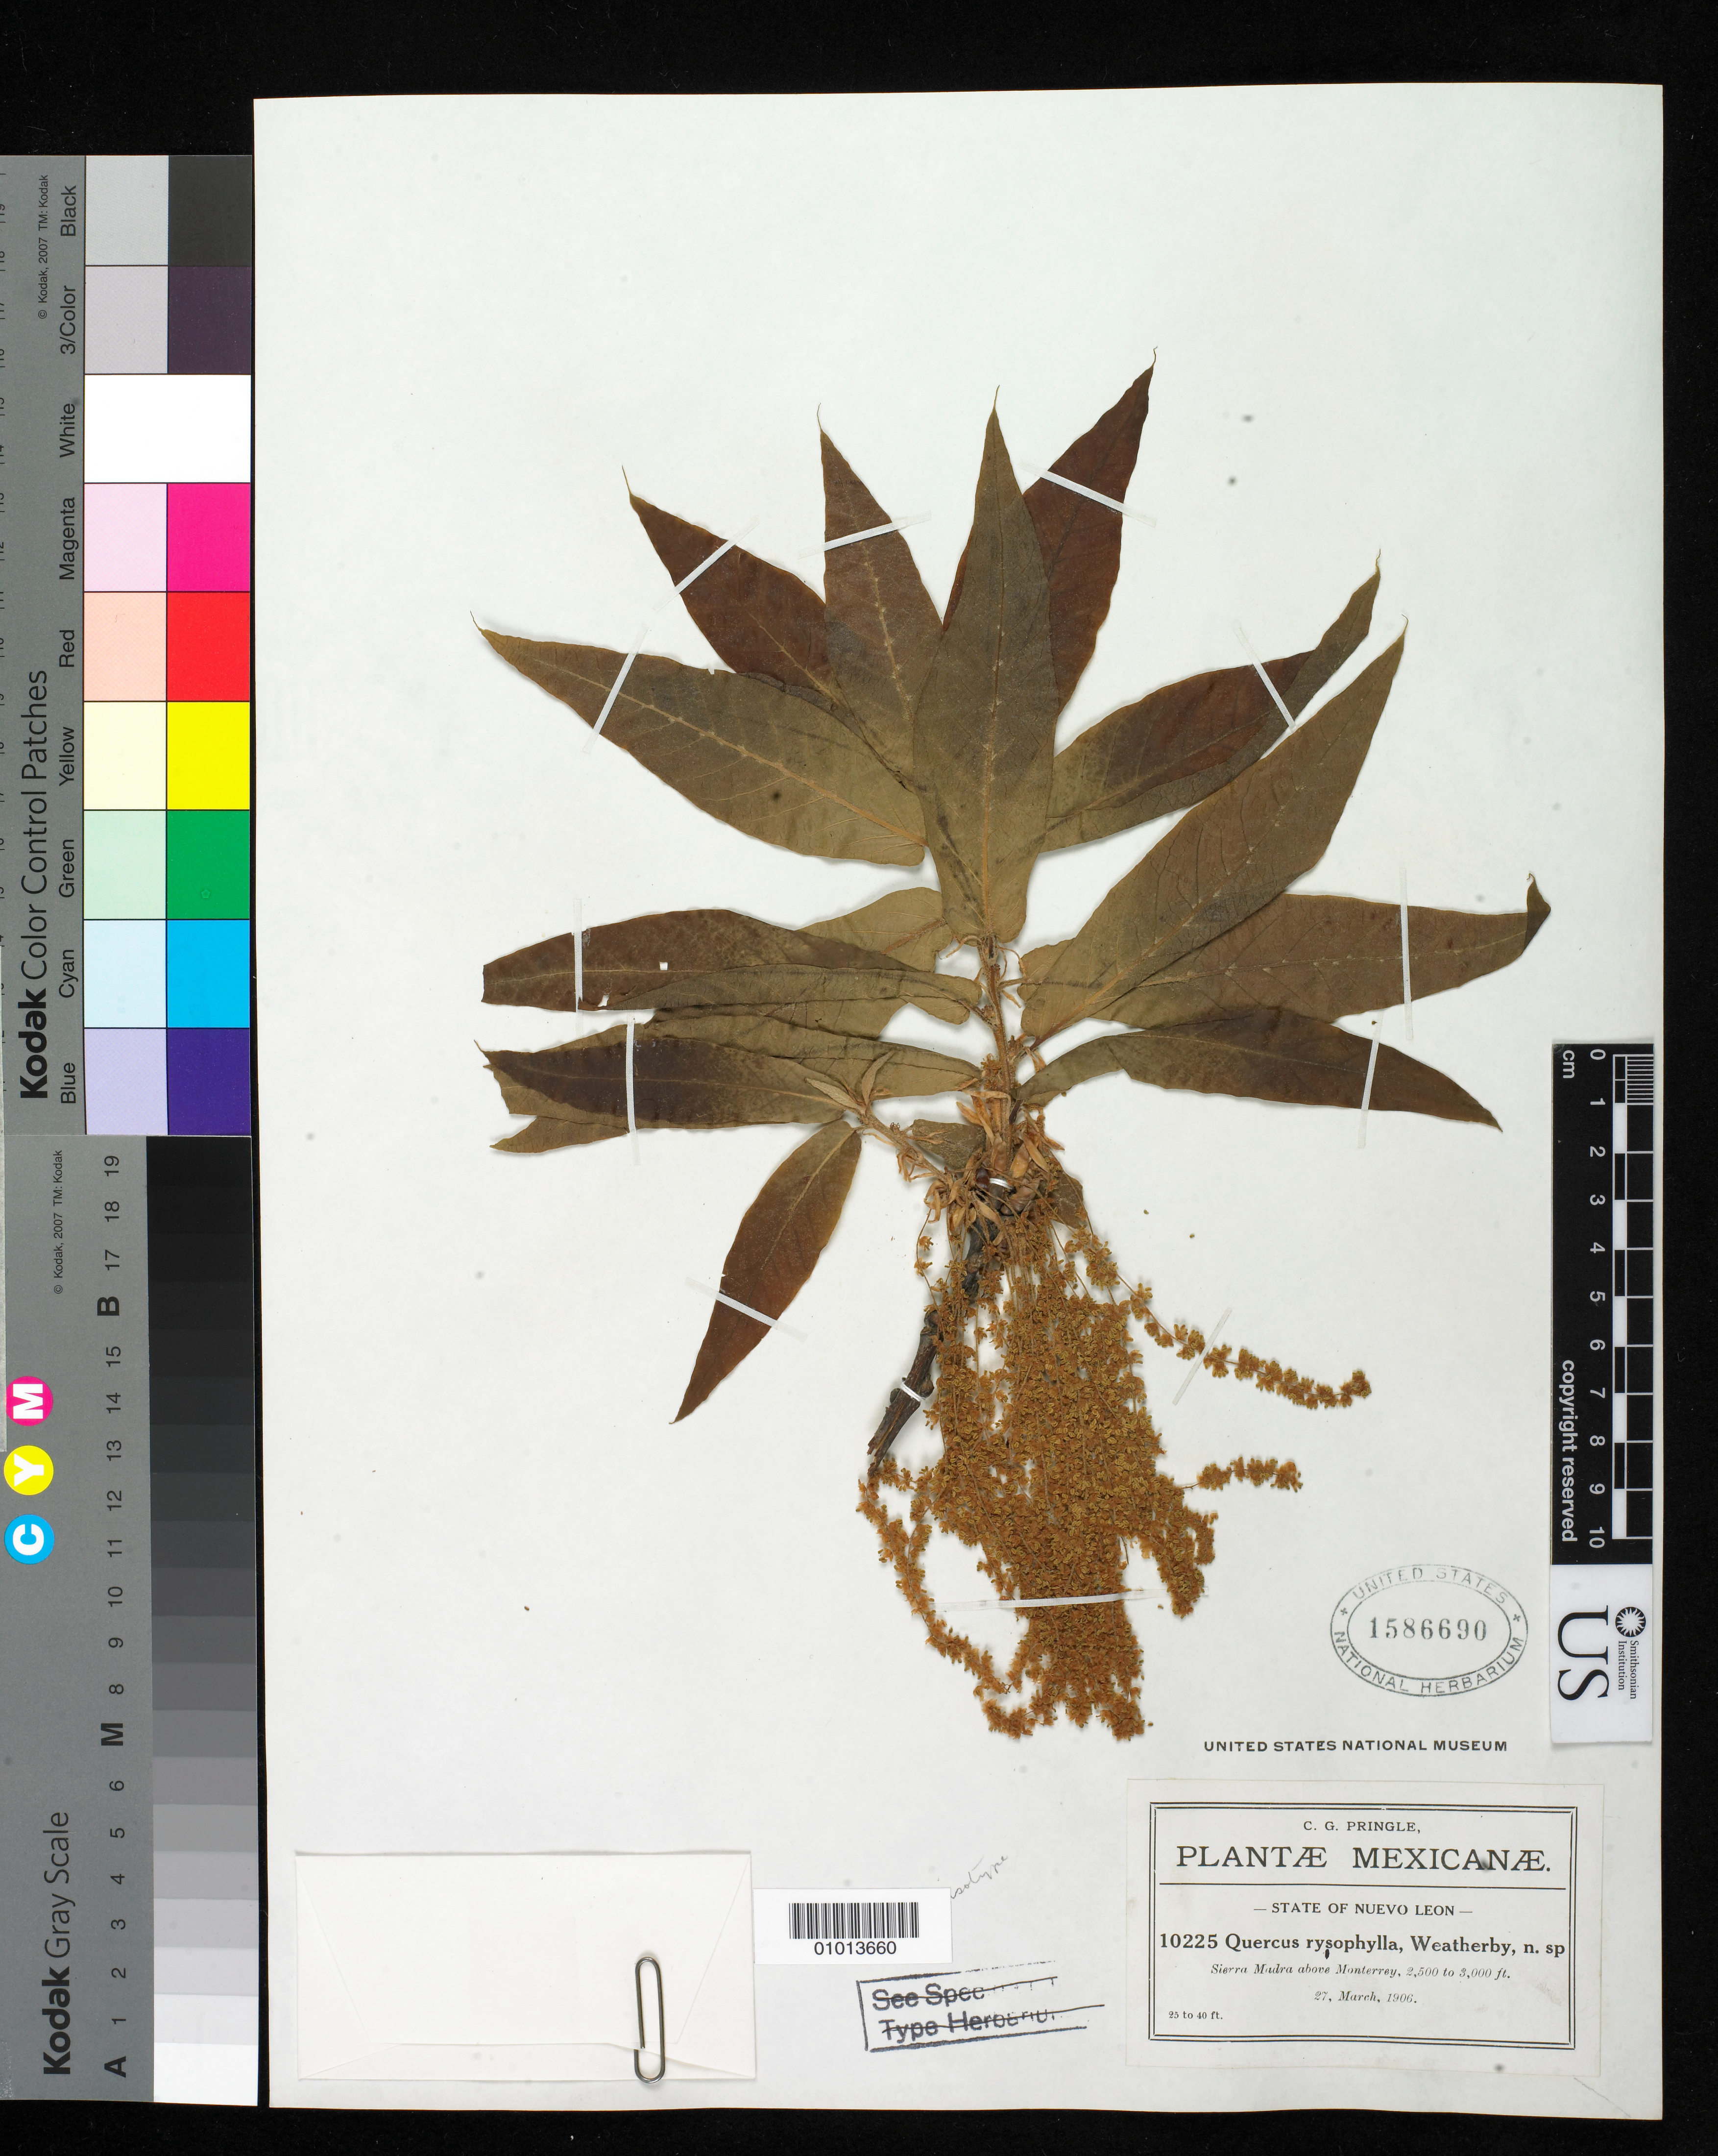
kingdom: Plantae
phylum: Tracheophyta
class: Magnoliopsida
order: Fagales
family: Fagaceae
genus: Quercus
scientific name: Quercus rysophylla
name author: Weath.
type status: Isolectotype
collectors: C. G. Pringle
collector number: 10225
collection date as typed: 27 Mar 1906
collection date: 1906-03-27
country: Mexico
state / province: Nuevo León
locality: Sierra Madre above Monterey.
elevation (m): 762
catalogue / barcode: US 1586690